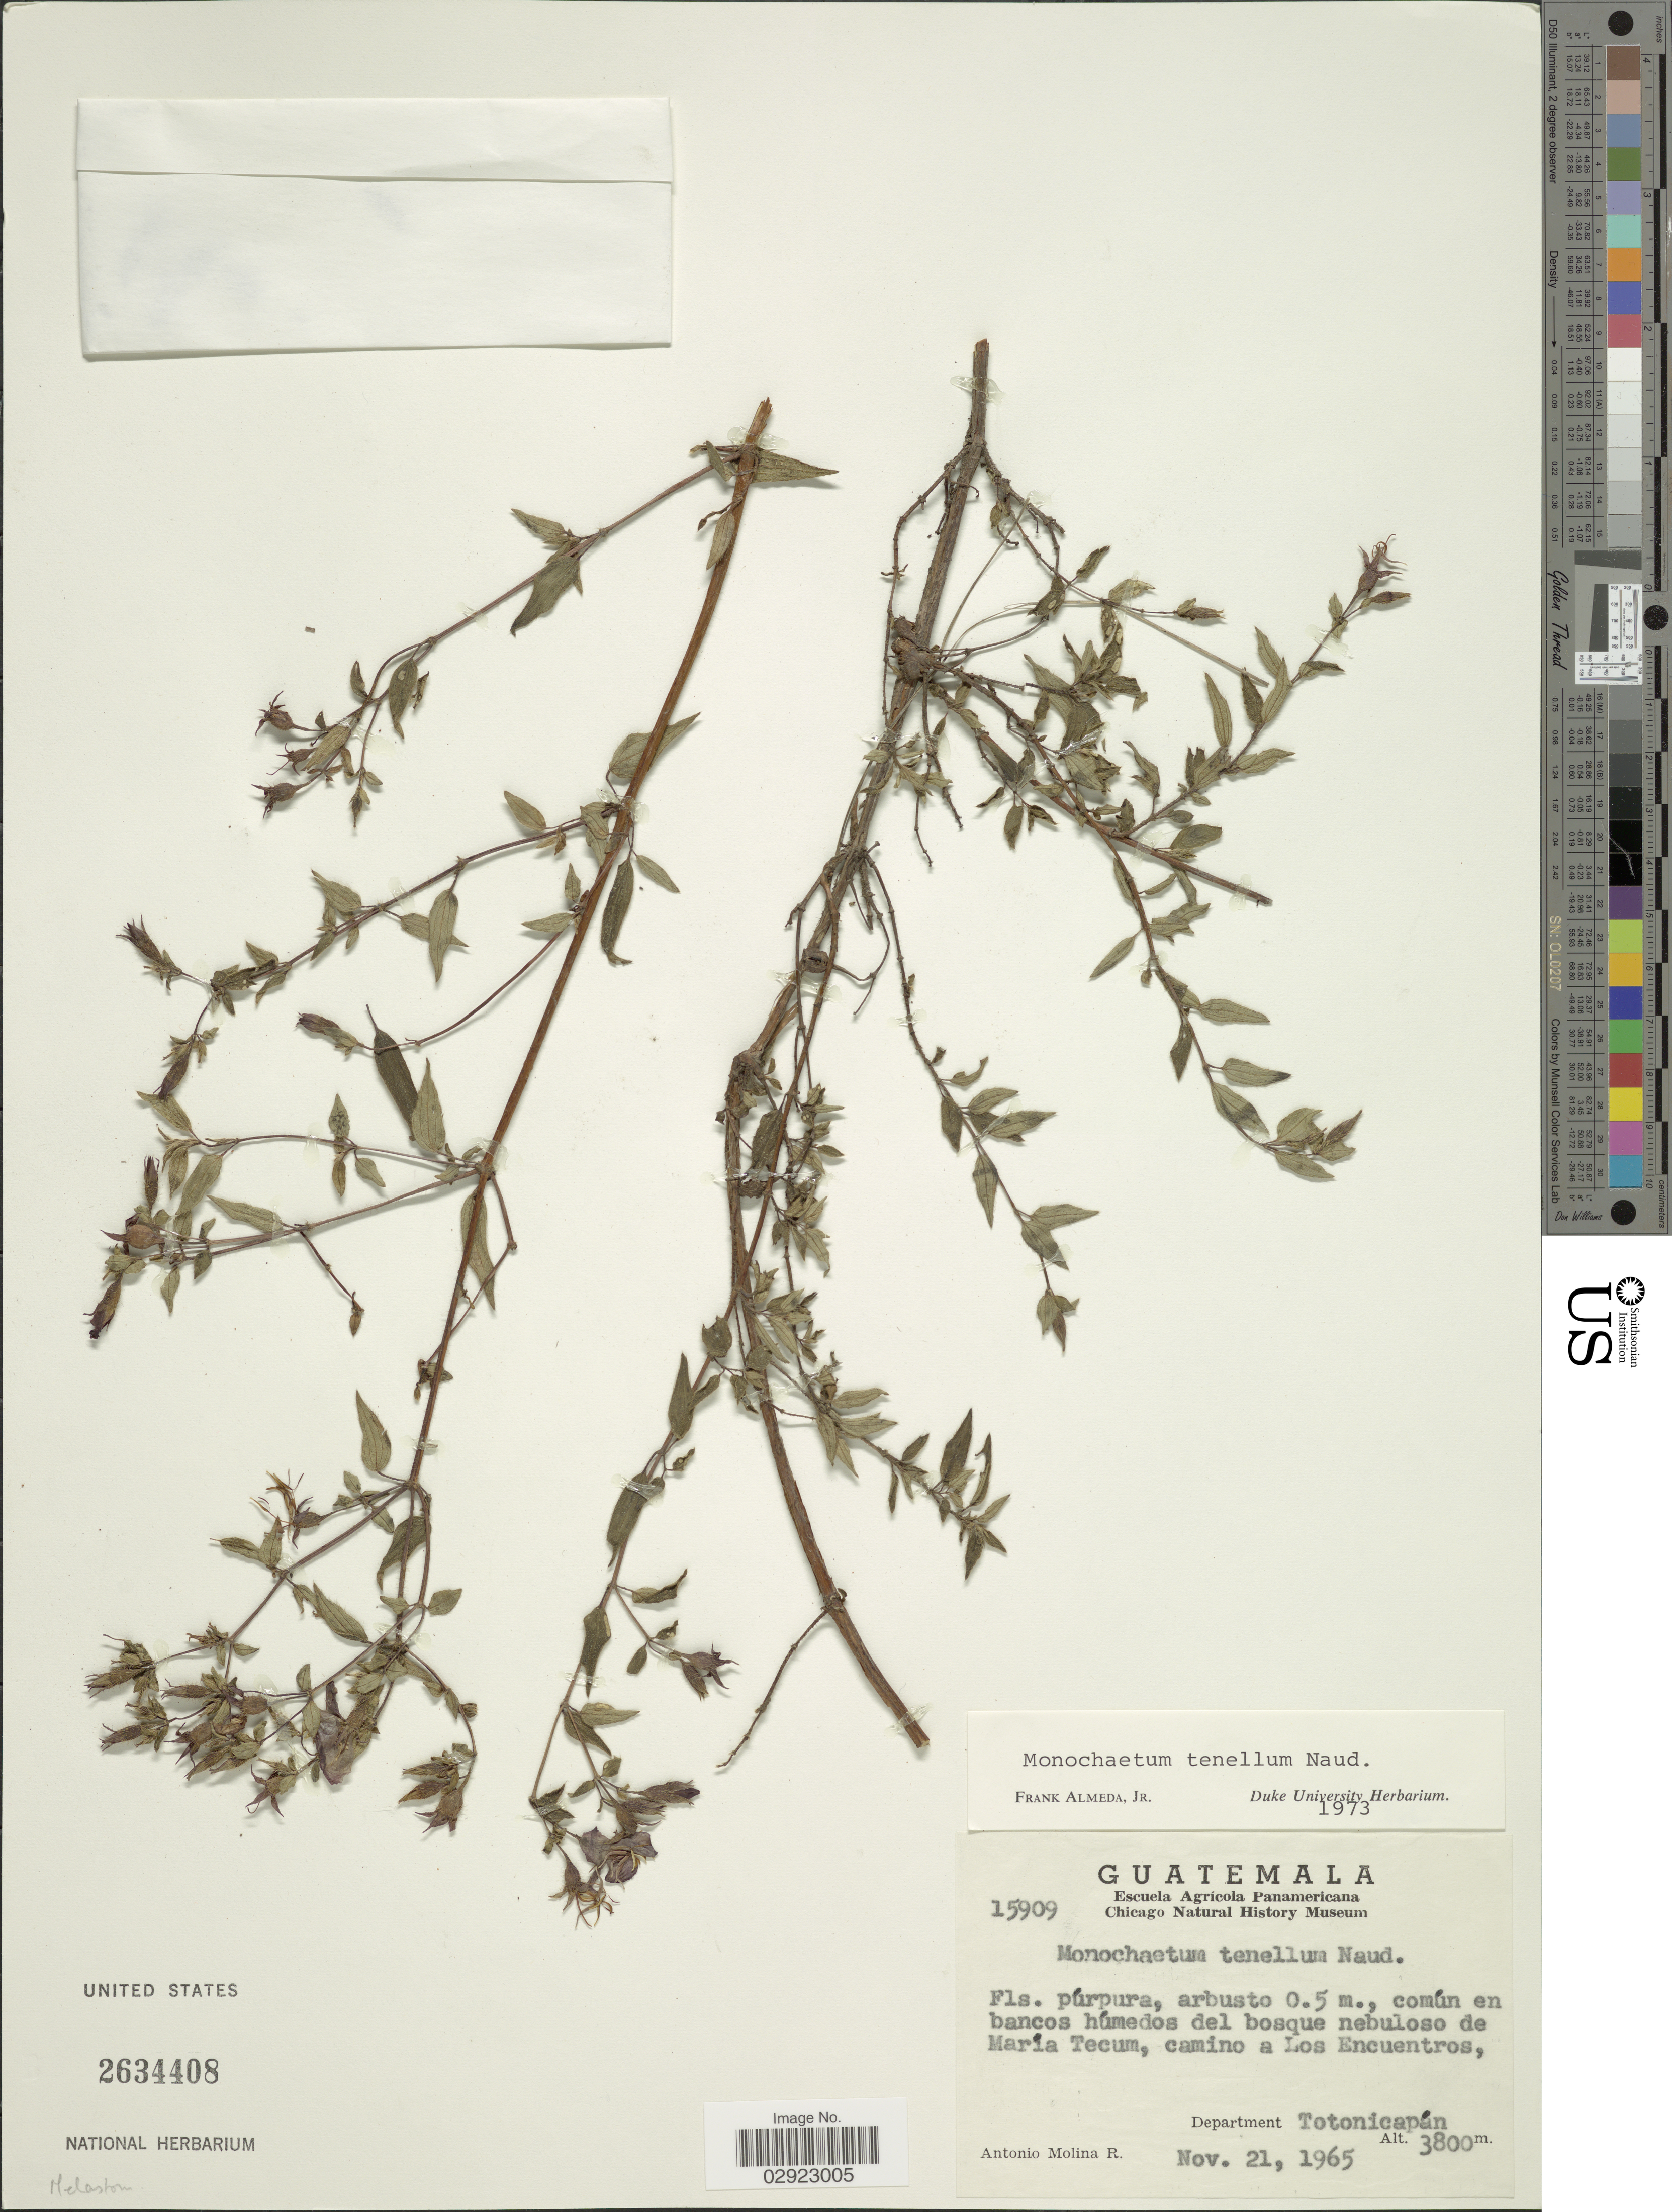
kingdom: Plantae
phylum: Tracheophyta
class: Magnoliopsida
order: Myrtales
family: Melastomataceae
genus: Monochaetum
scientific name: Monochaetum tenellum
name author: Naudin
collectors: A. Molina R.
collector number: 15909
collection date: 1965-11-21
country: Guatemala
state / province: Totonicapan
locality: Común en bancos húmedos del bosque nebuloso de María Tecum, camino a Los Encuentros, Department Totonicapán.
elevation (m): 3800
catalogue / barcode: US 2634408